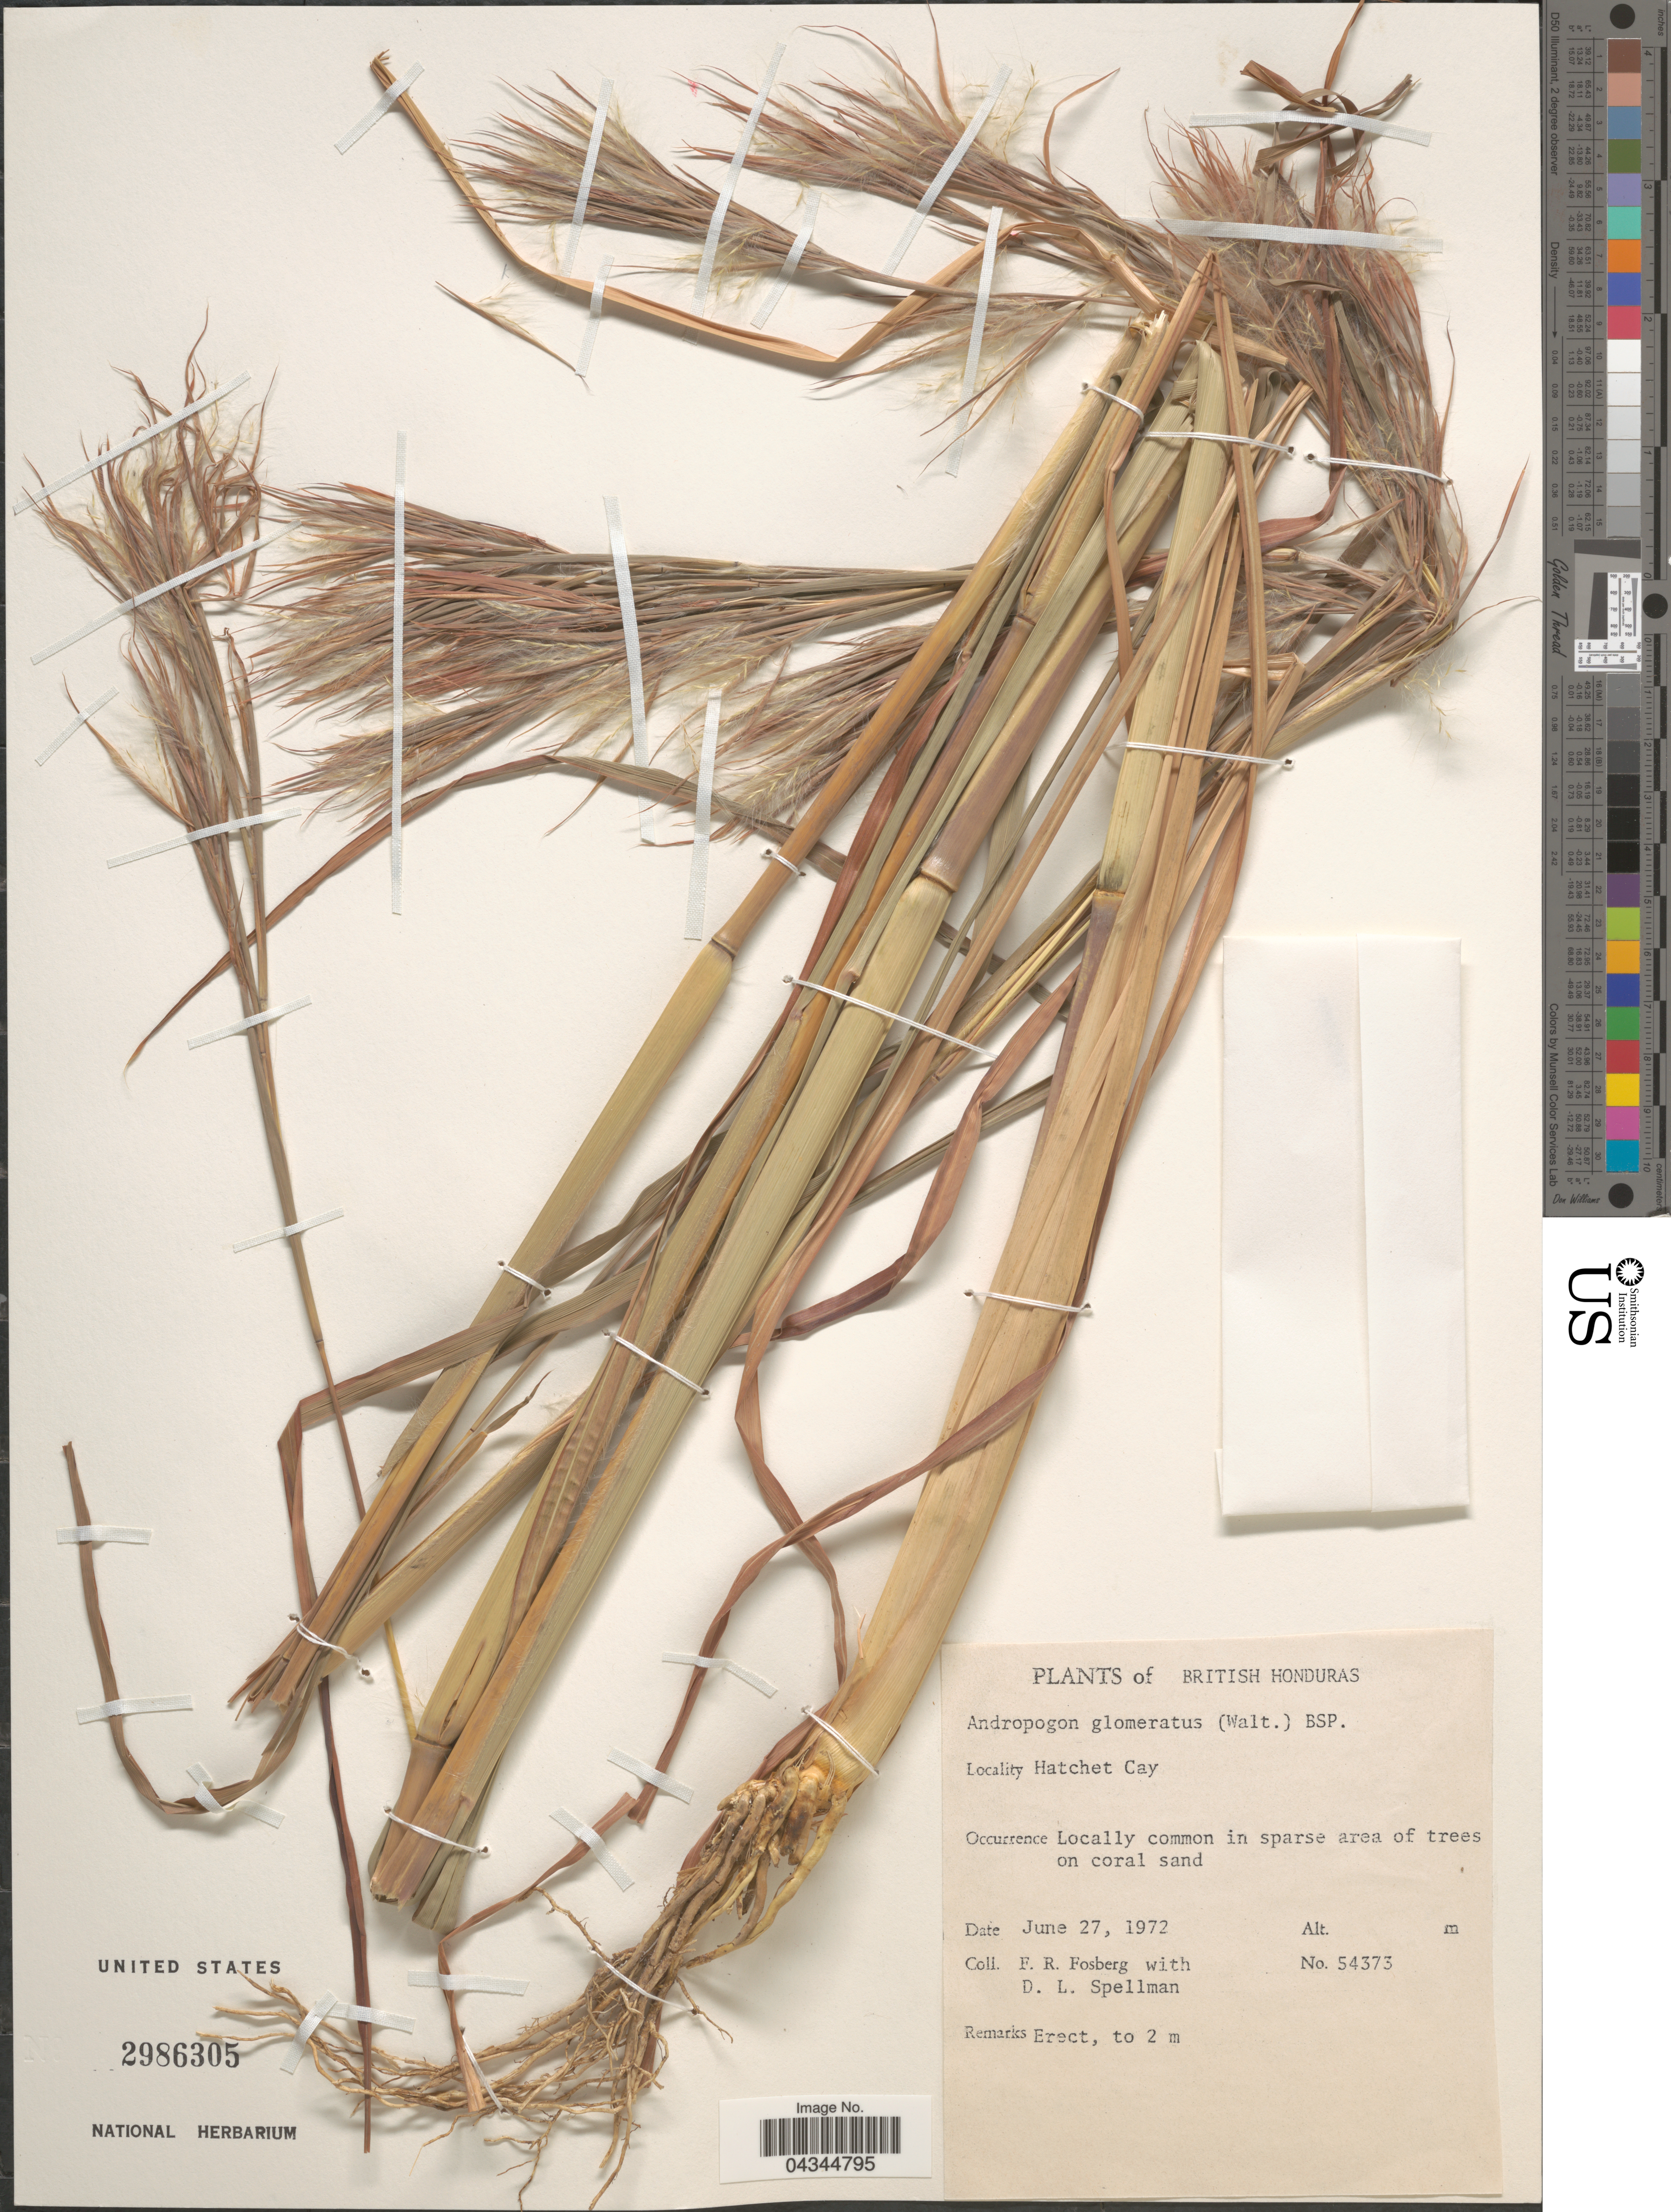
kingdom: Plantae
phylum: Tracheophyta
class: Liliopsida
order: Poales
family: Poaceae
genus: Andropogon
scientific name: Andropogon glomeratus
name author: (Walter) Britton et al.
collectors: F. R. Fosberg & D. L. Spellman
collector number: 54373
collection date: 1972-06-27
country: Belize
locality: British Honduras. Hatchet Cay. Locally common in sparse area of trees on coral sand.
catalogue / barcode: US 2986305